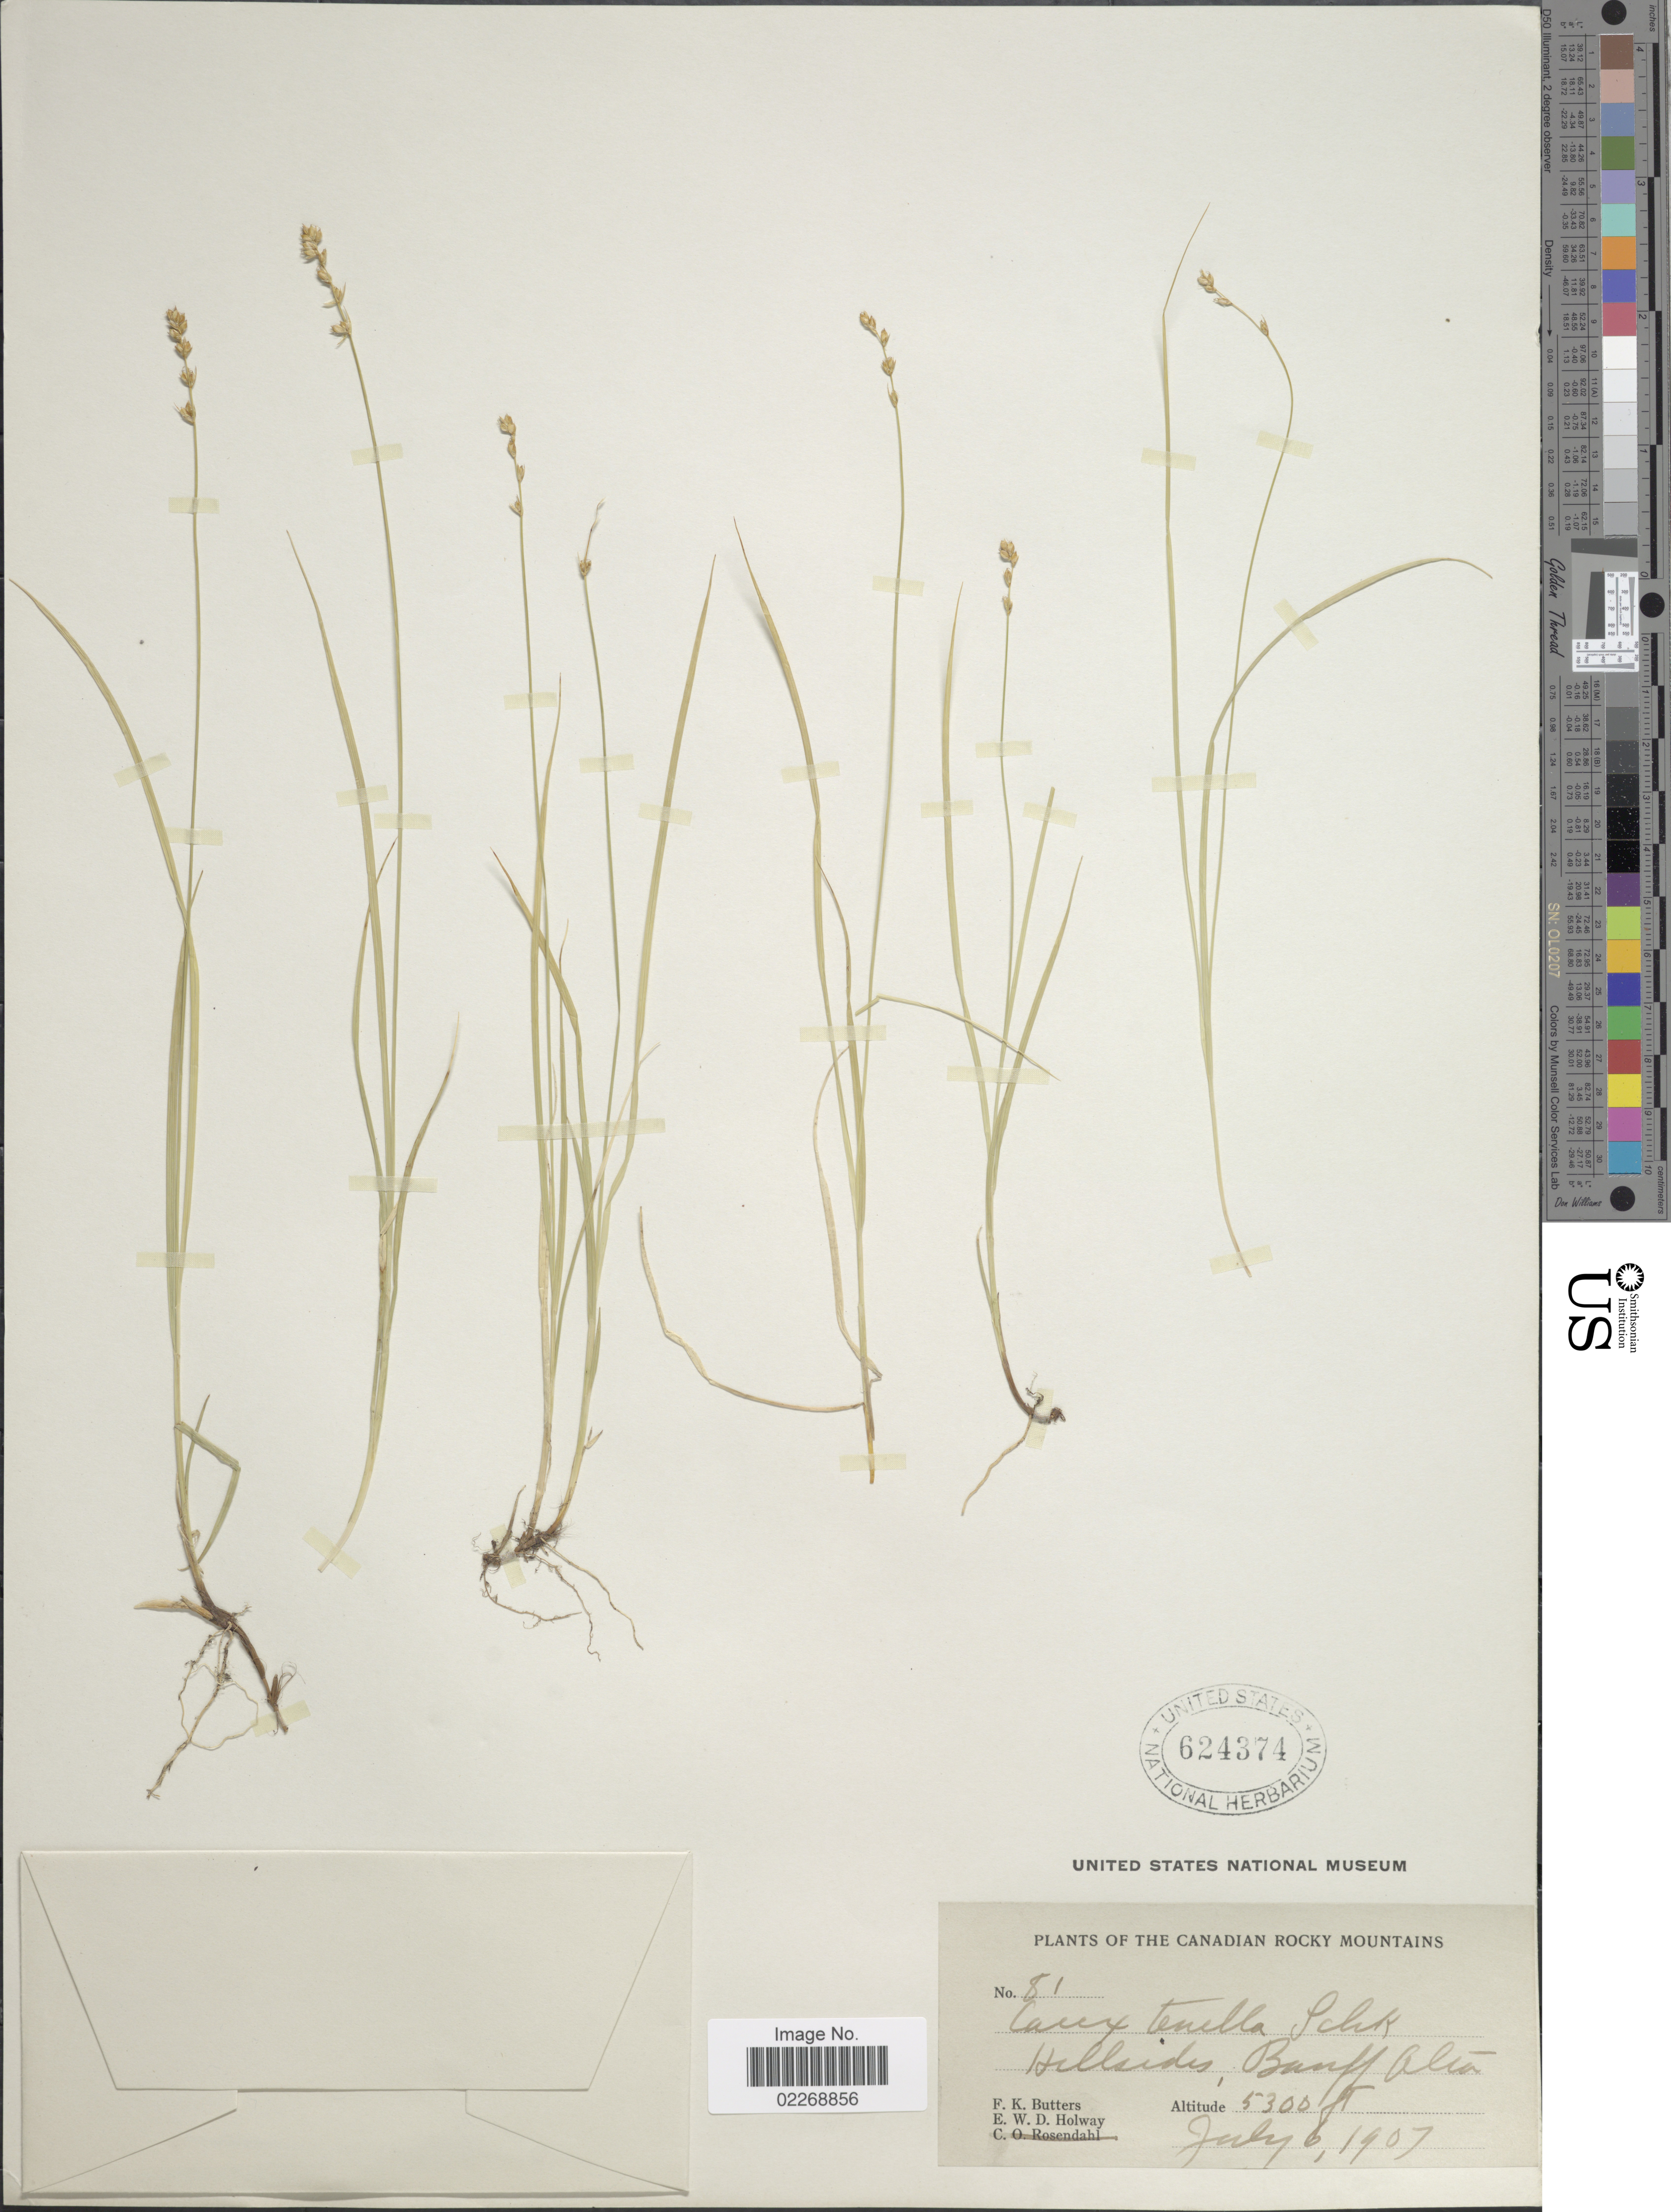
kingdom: Plantae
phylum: Tracheophyta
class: Liliopsida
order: Poales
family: Cyperaceae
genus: Carex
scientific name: Carex disperma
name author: Dewey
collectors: F. K. Butters & E. W. D. Holway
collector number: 81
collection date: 1907-07-06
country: Canada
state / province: Alberta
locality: The Canadian Rocky Mountains, Hillsides, Banff Alta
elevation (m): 1615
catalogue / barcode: US 624374